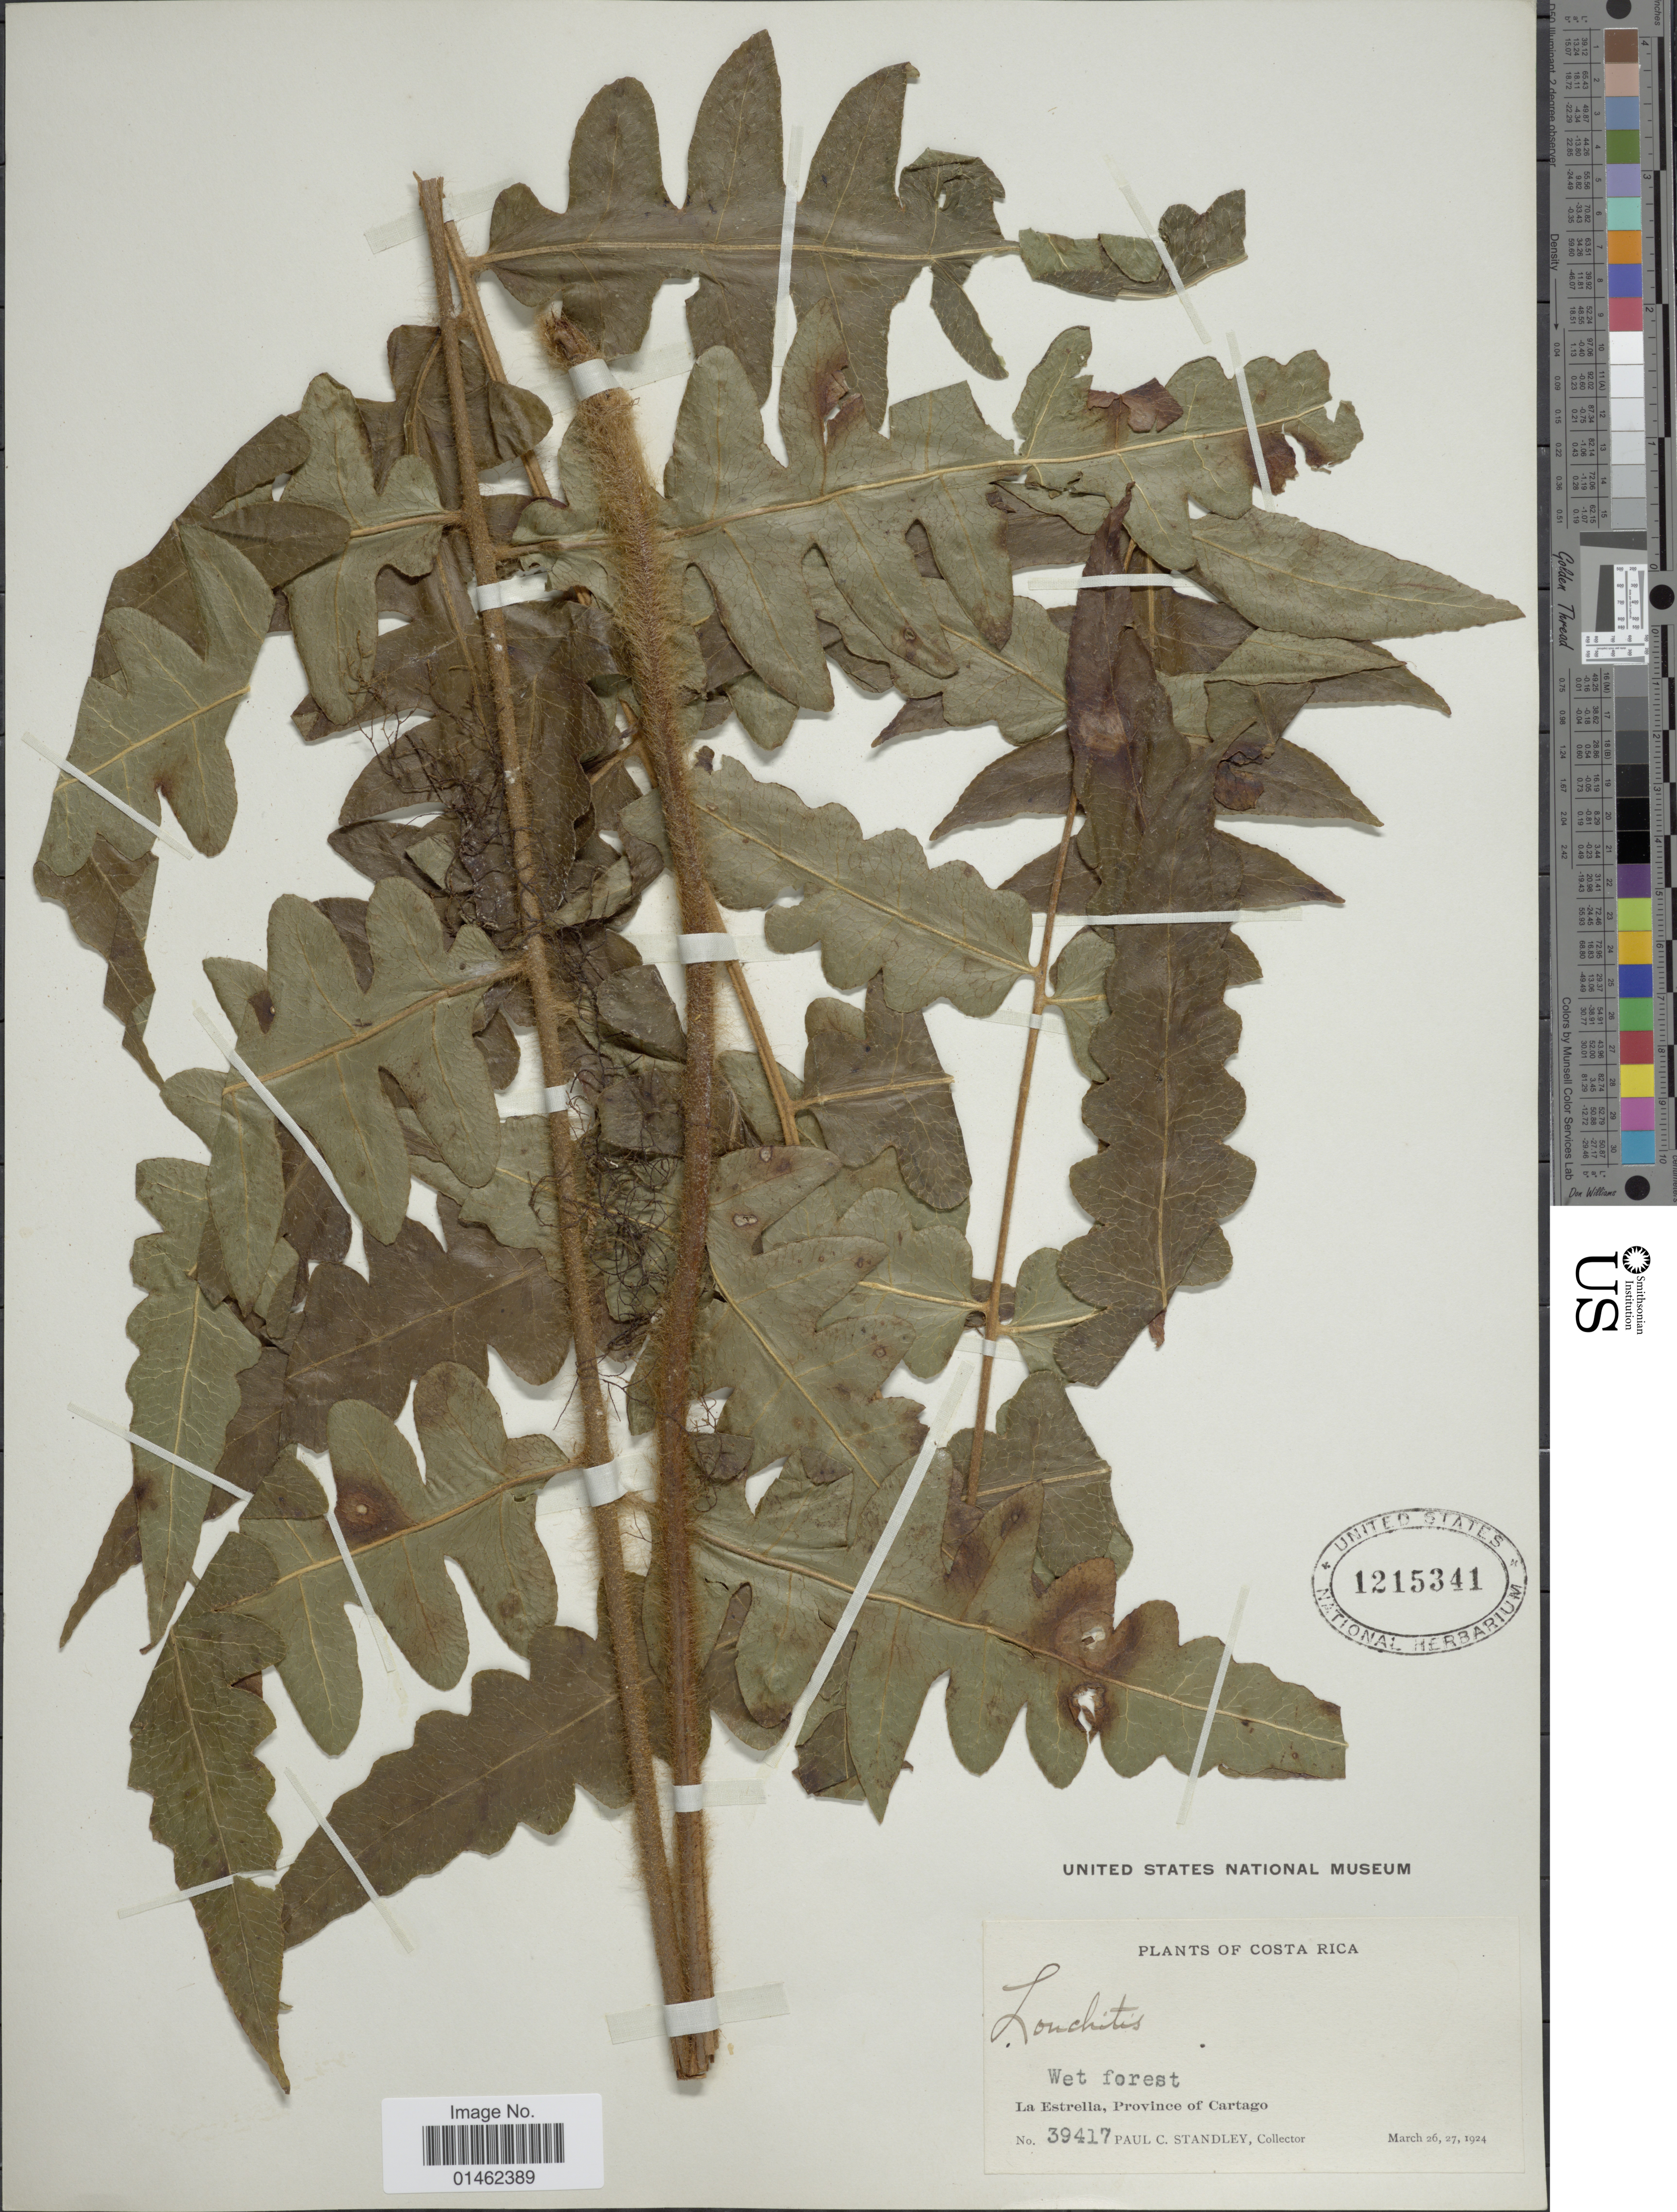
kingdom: Plantae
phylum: Tracheophyta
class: Polypodiopsida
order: Polypodiales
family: Dennstaedtiaceae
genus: Blotiella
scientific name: Blotiella lindeniana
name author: (Hook.) R.M. Tryon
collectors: P. C. Standley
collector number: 39417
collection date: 1924-03-26/1924-03-27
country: Costa Rica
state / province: Cartago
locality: La Estrella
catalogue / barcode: US 1215341